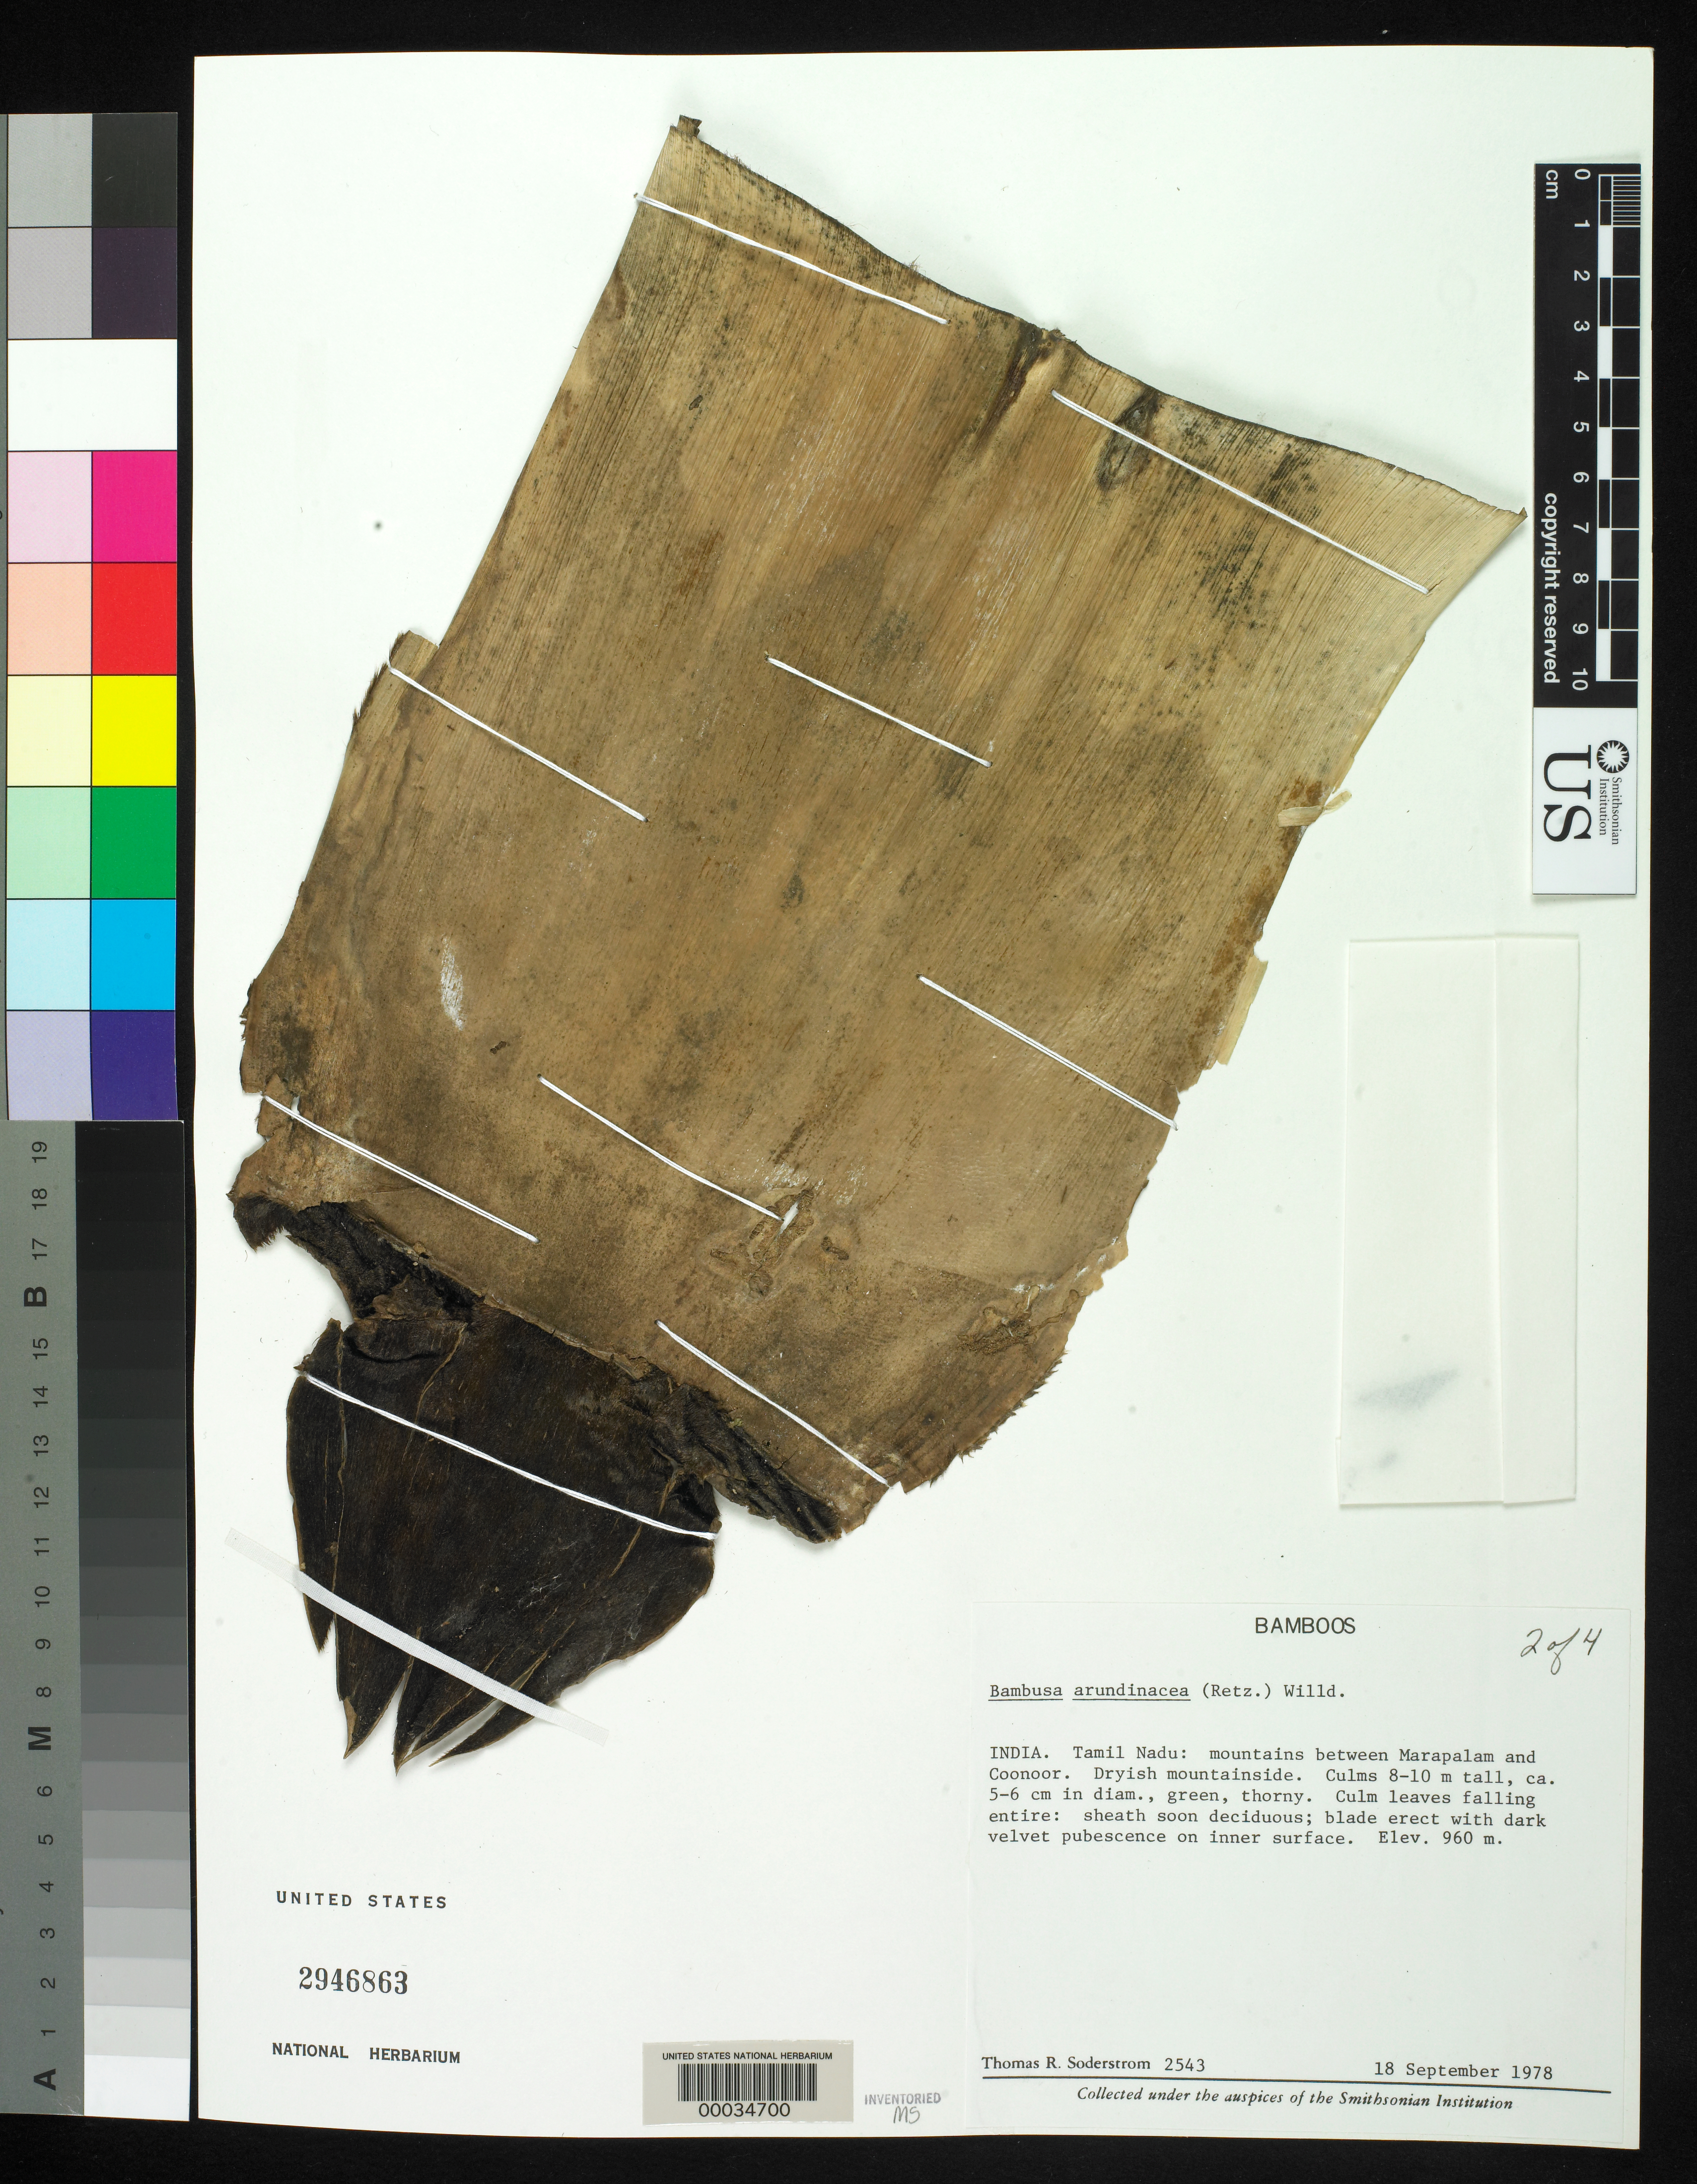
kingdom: Plantae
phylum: Tracheophyta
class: Liliopsida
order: Poales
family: Poaceae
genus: Bambusa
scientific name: Bambusa bambos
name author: (L.) Voss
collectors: T. R. Soderstrom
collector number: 2543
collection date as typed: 18 Sep 1978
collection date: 1978-09-18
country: India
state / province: Tamil Nadu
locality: Marapalam, coonoor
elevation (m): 960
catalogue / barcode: US 2946863